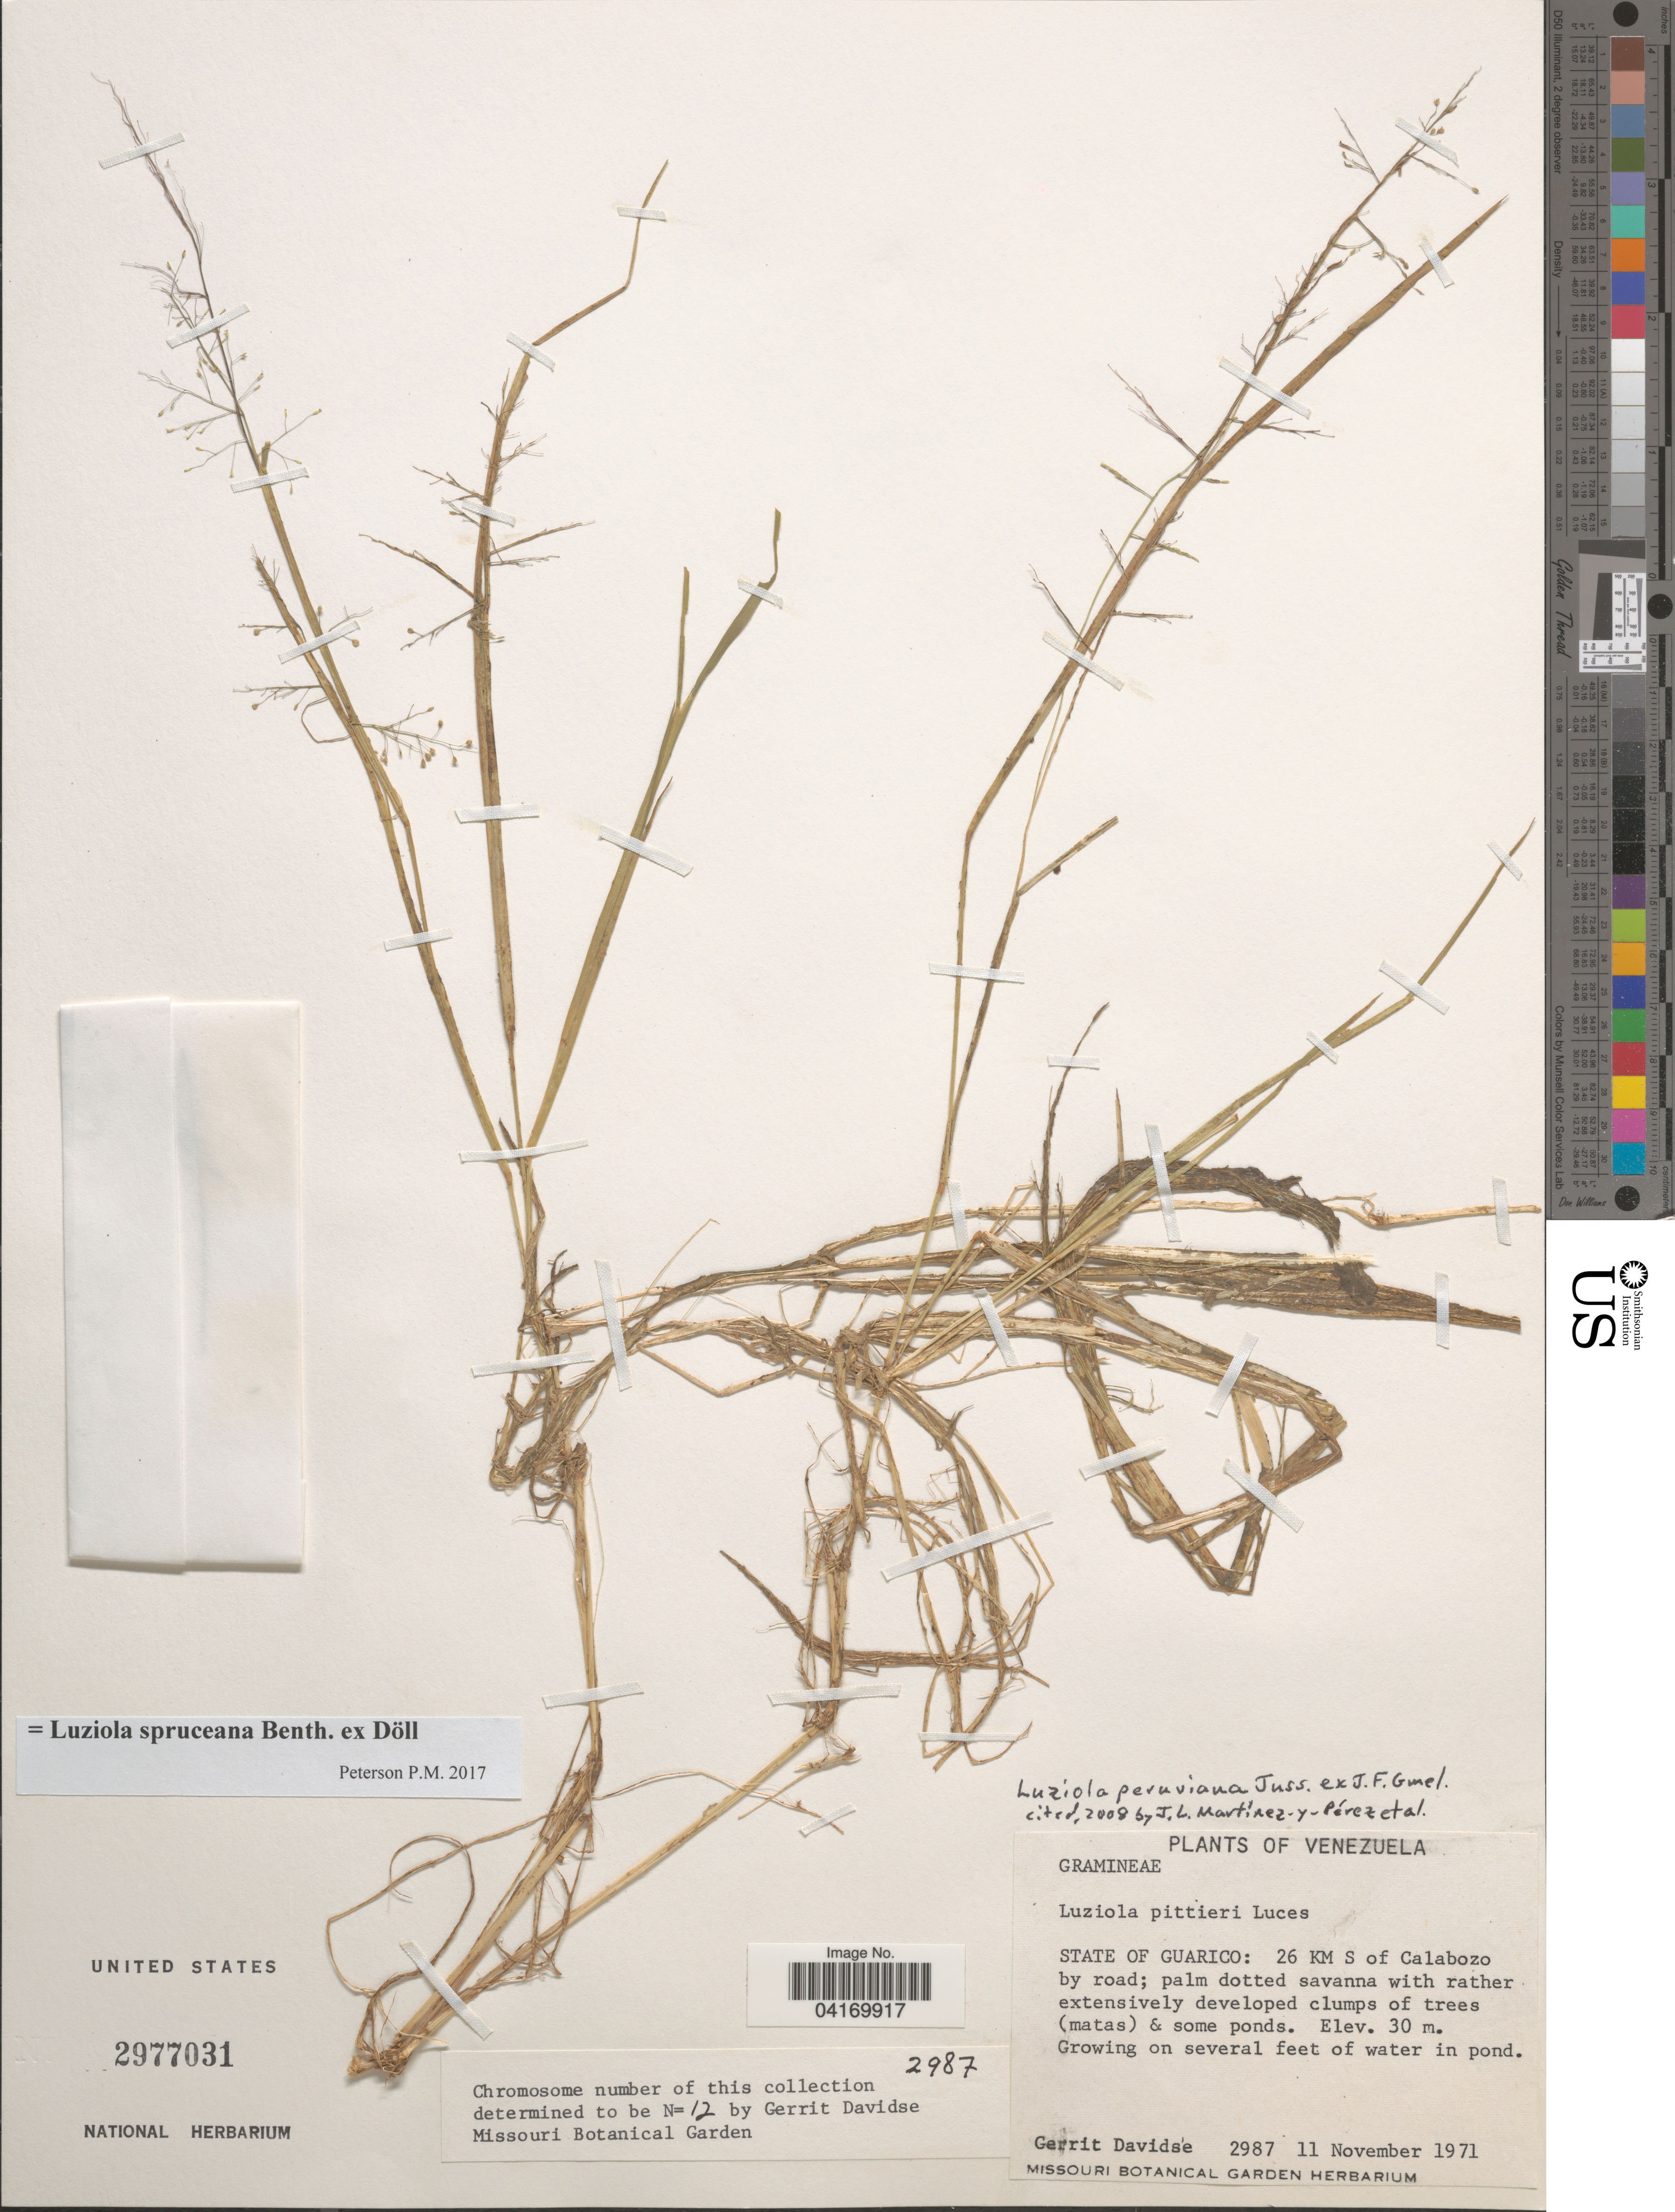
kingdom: Plantae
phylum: Tracheophyta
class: Liliopsida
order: Poales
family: Poaceae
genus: Luziola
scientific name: Luziola spruceana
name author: Benth. ex Döll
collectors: G. Davidse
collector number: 2987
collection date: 1971-11-11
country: Venezuela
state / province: Guarico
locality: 26 KM S of Calabozo by road.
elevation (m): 30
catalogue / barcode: US 2977031